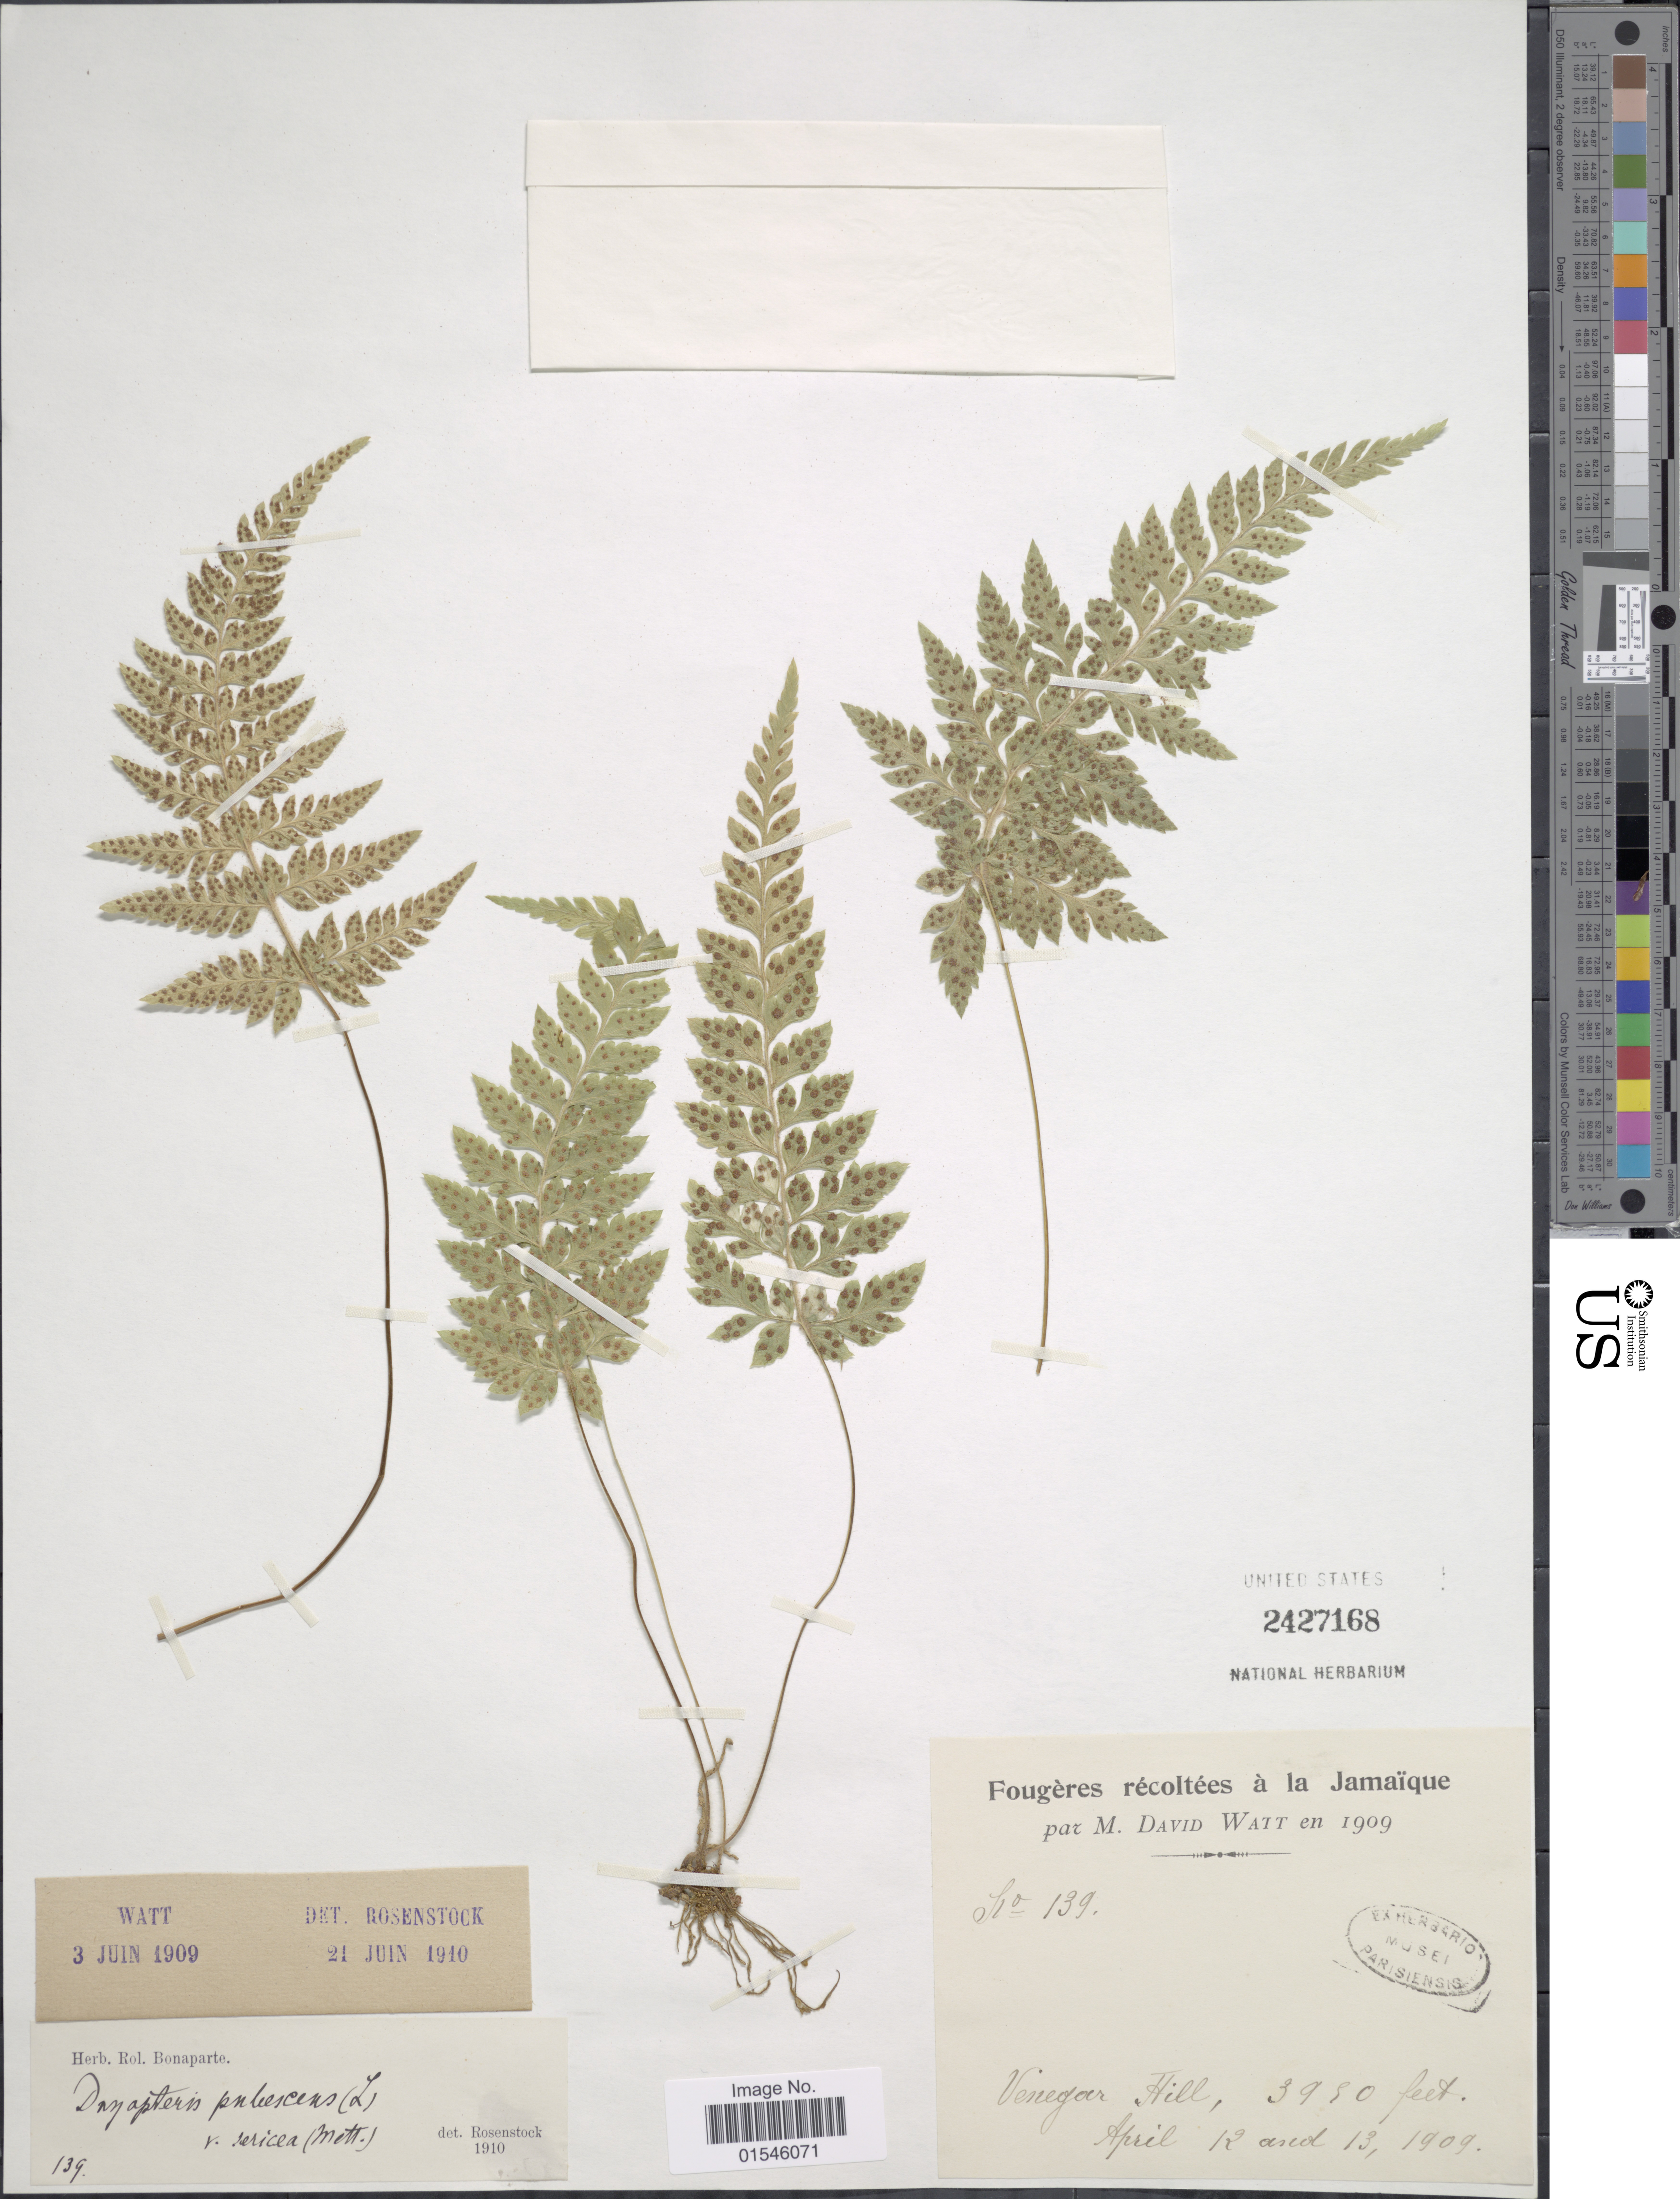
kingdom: Plantae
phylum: Tracheophyta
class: Polypodiopsida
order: Polypodiales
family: Dryopteridaceae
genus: Polystichopsis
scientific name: Polystichopsis chaerophylloides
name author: (Poir.) C.V. Morton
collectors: M. Watt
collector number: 139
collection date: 1909-04-12/1909-04-13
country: Jamaica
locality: Vinegar Hill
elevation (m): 1198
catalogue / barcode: US 2427168